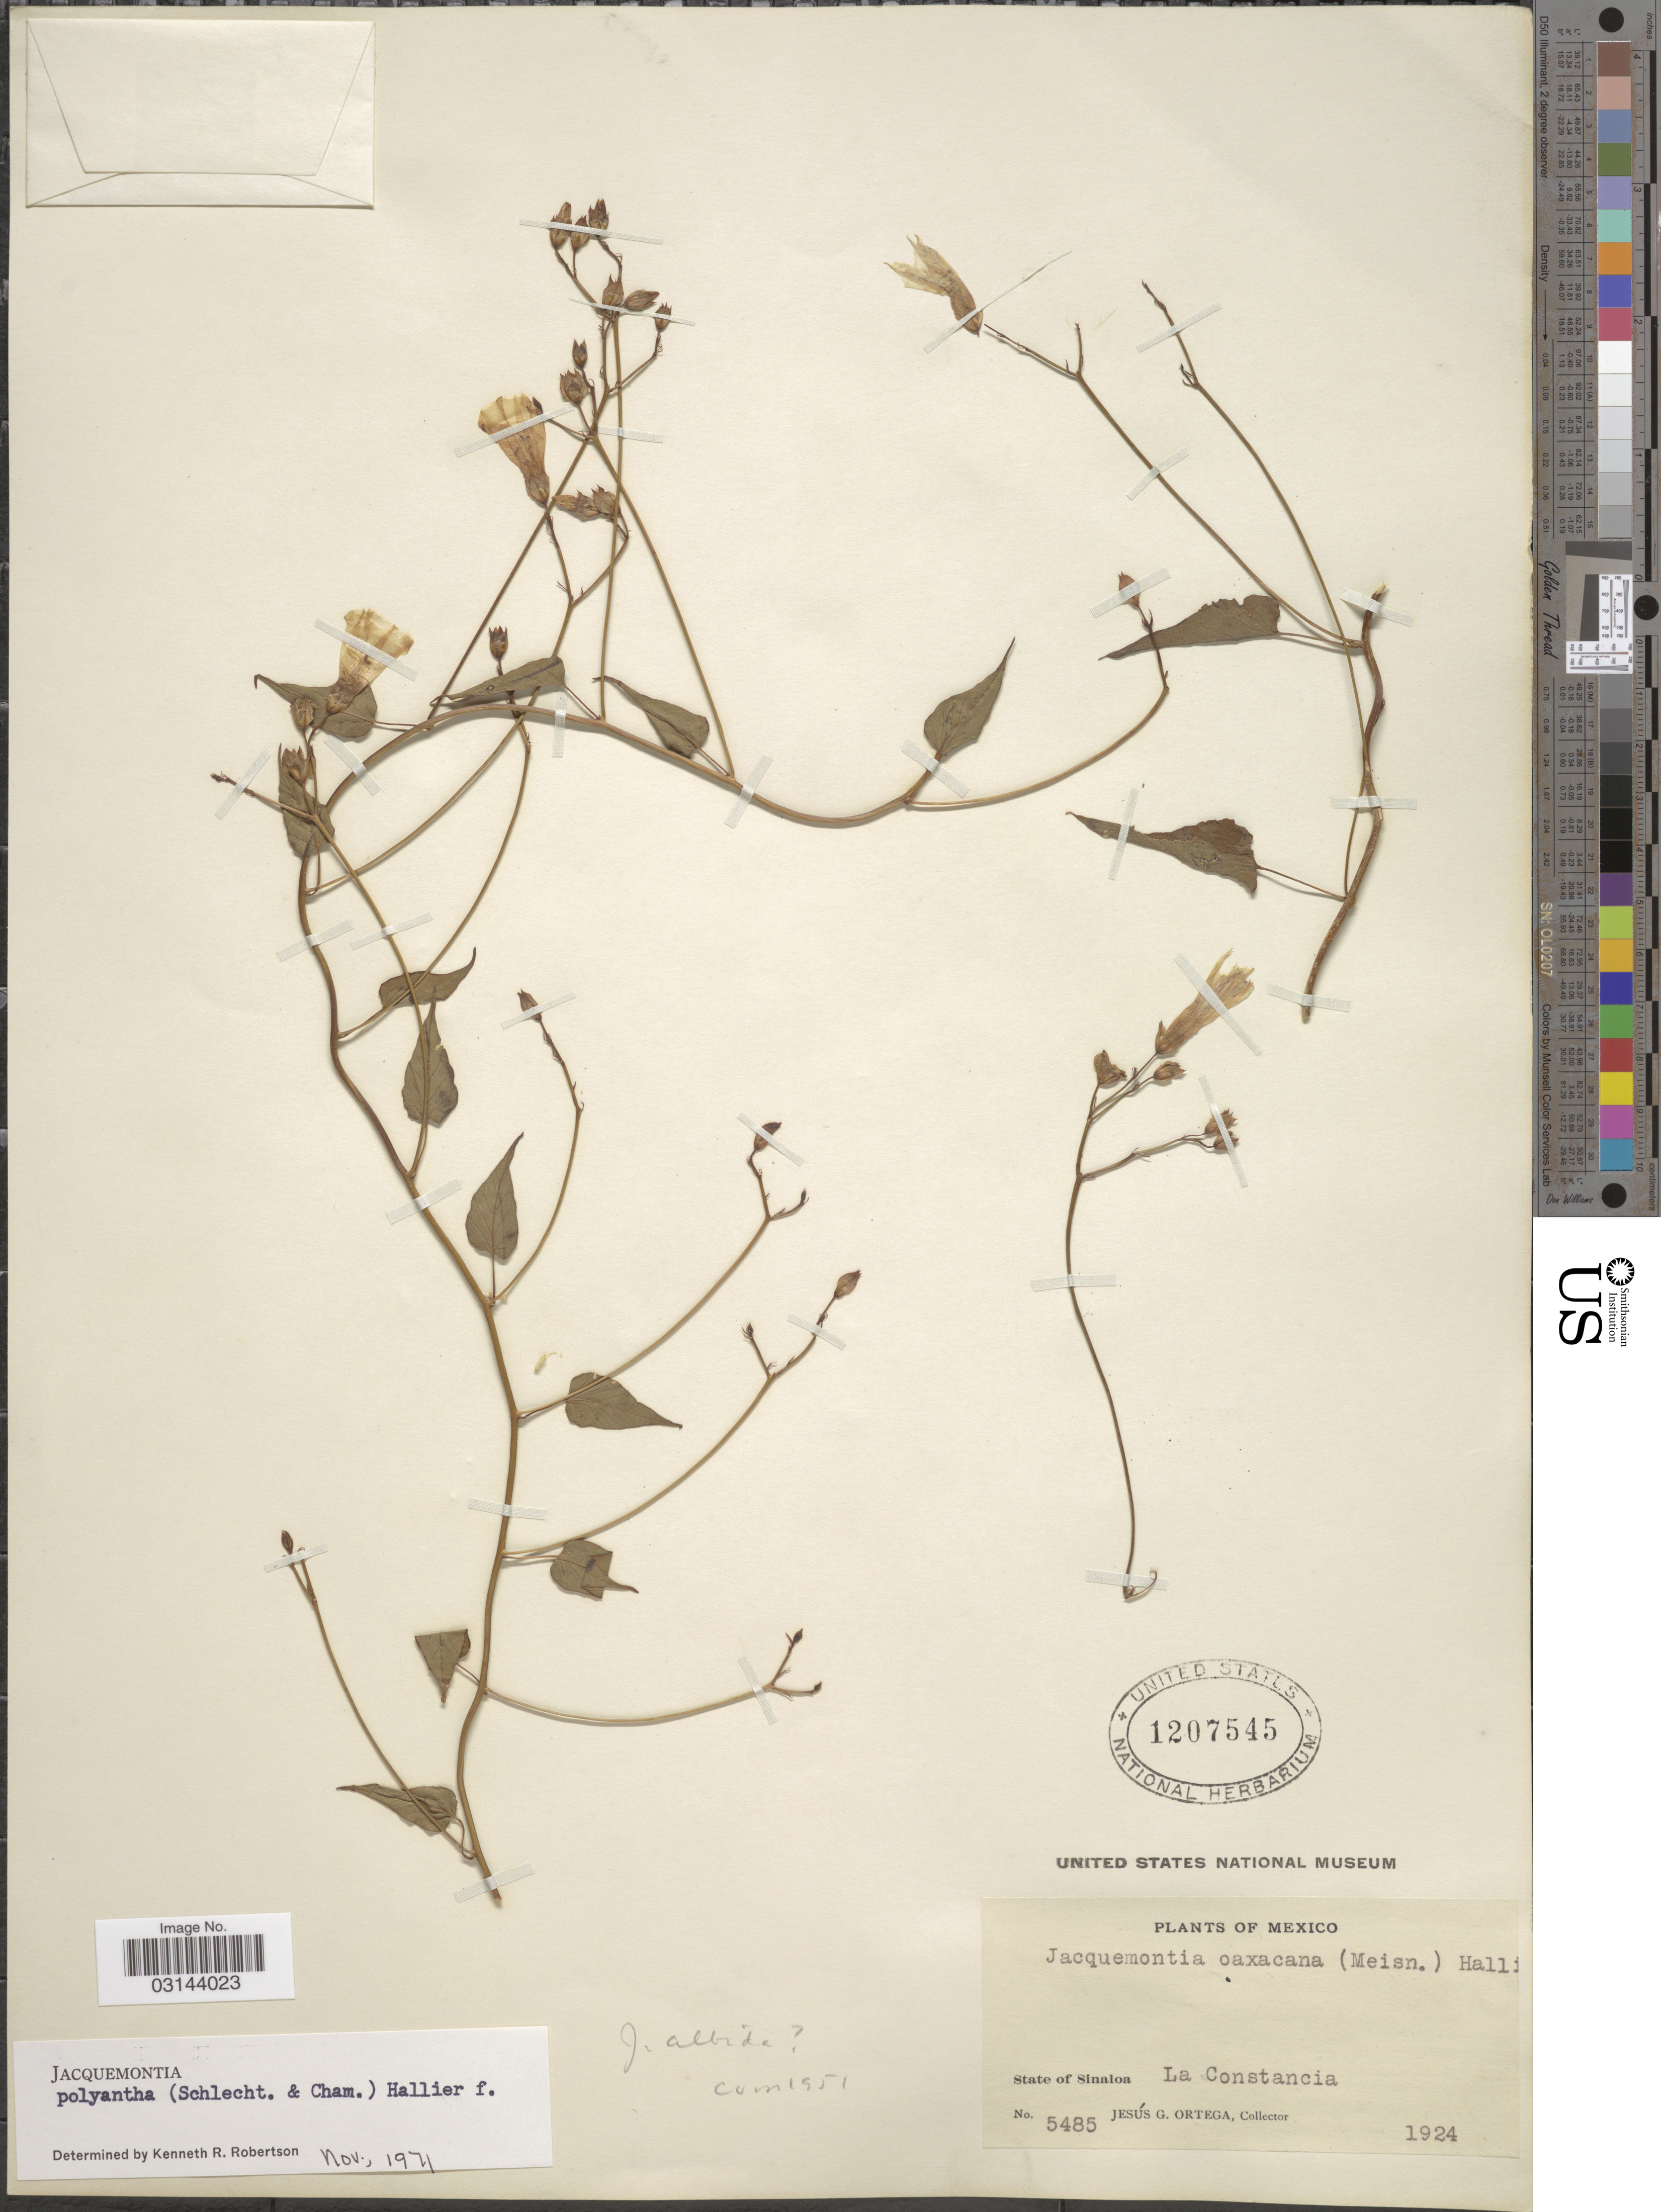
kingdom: Plantae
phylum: Tracheophyta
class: Magnoliopsida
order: Solanales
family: Convolvulaceae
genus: Jacquemontia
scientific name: Jacquemontia polyantha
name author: (Schltdl. & Cham.) Hallier f.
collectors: J. Ortega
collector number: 5485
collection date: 1924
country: Mexico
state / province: Sinaloa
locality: State of Sinaloa, La Constancia.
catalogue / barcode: US 1207545